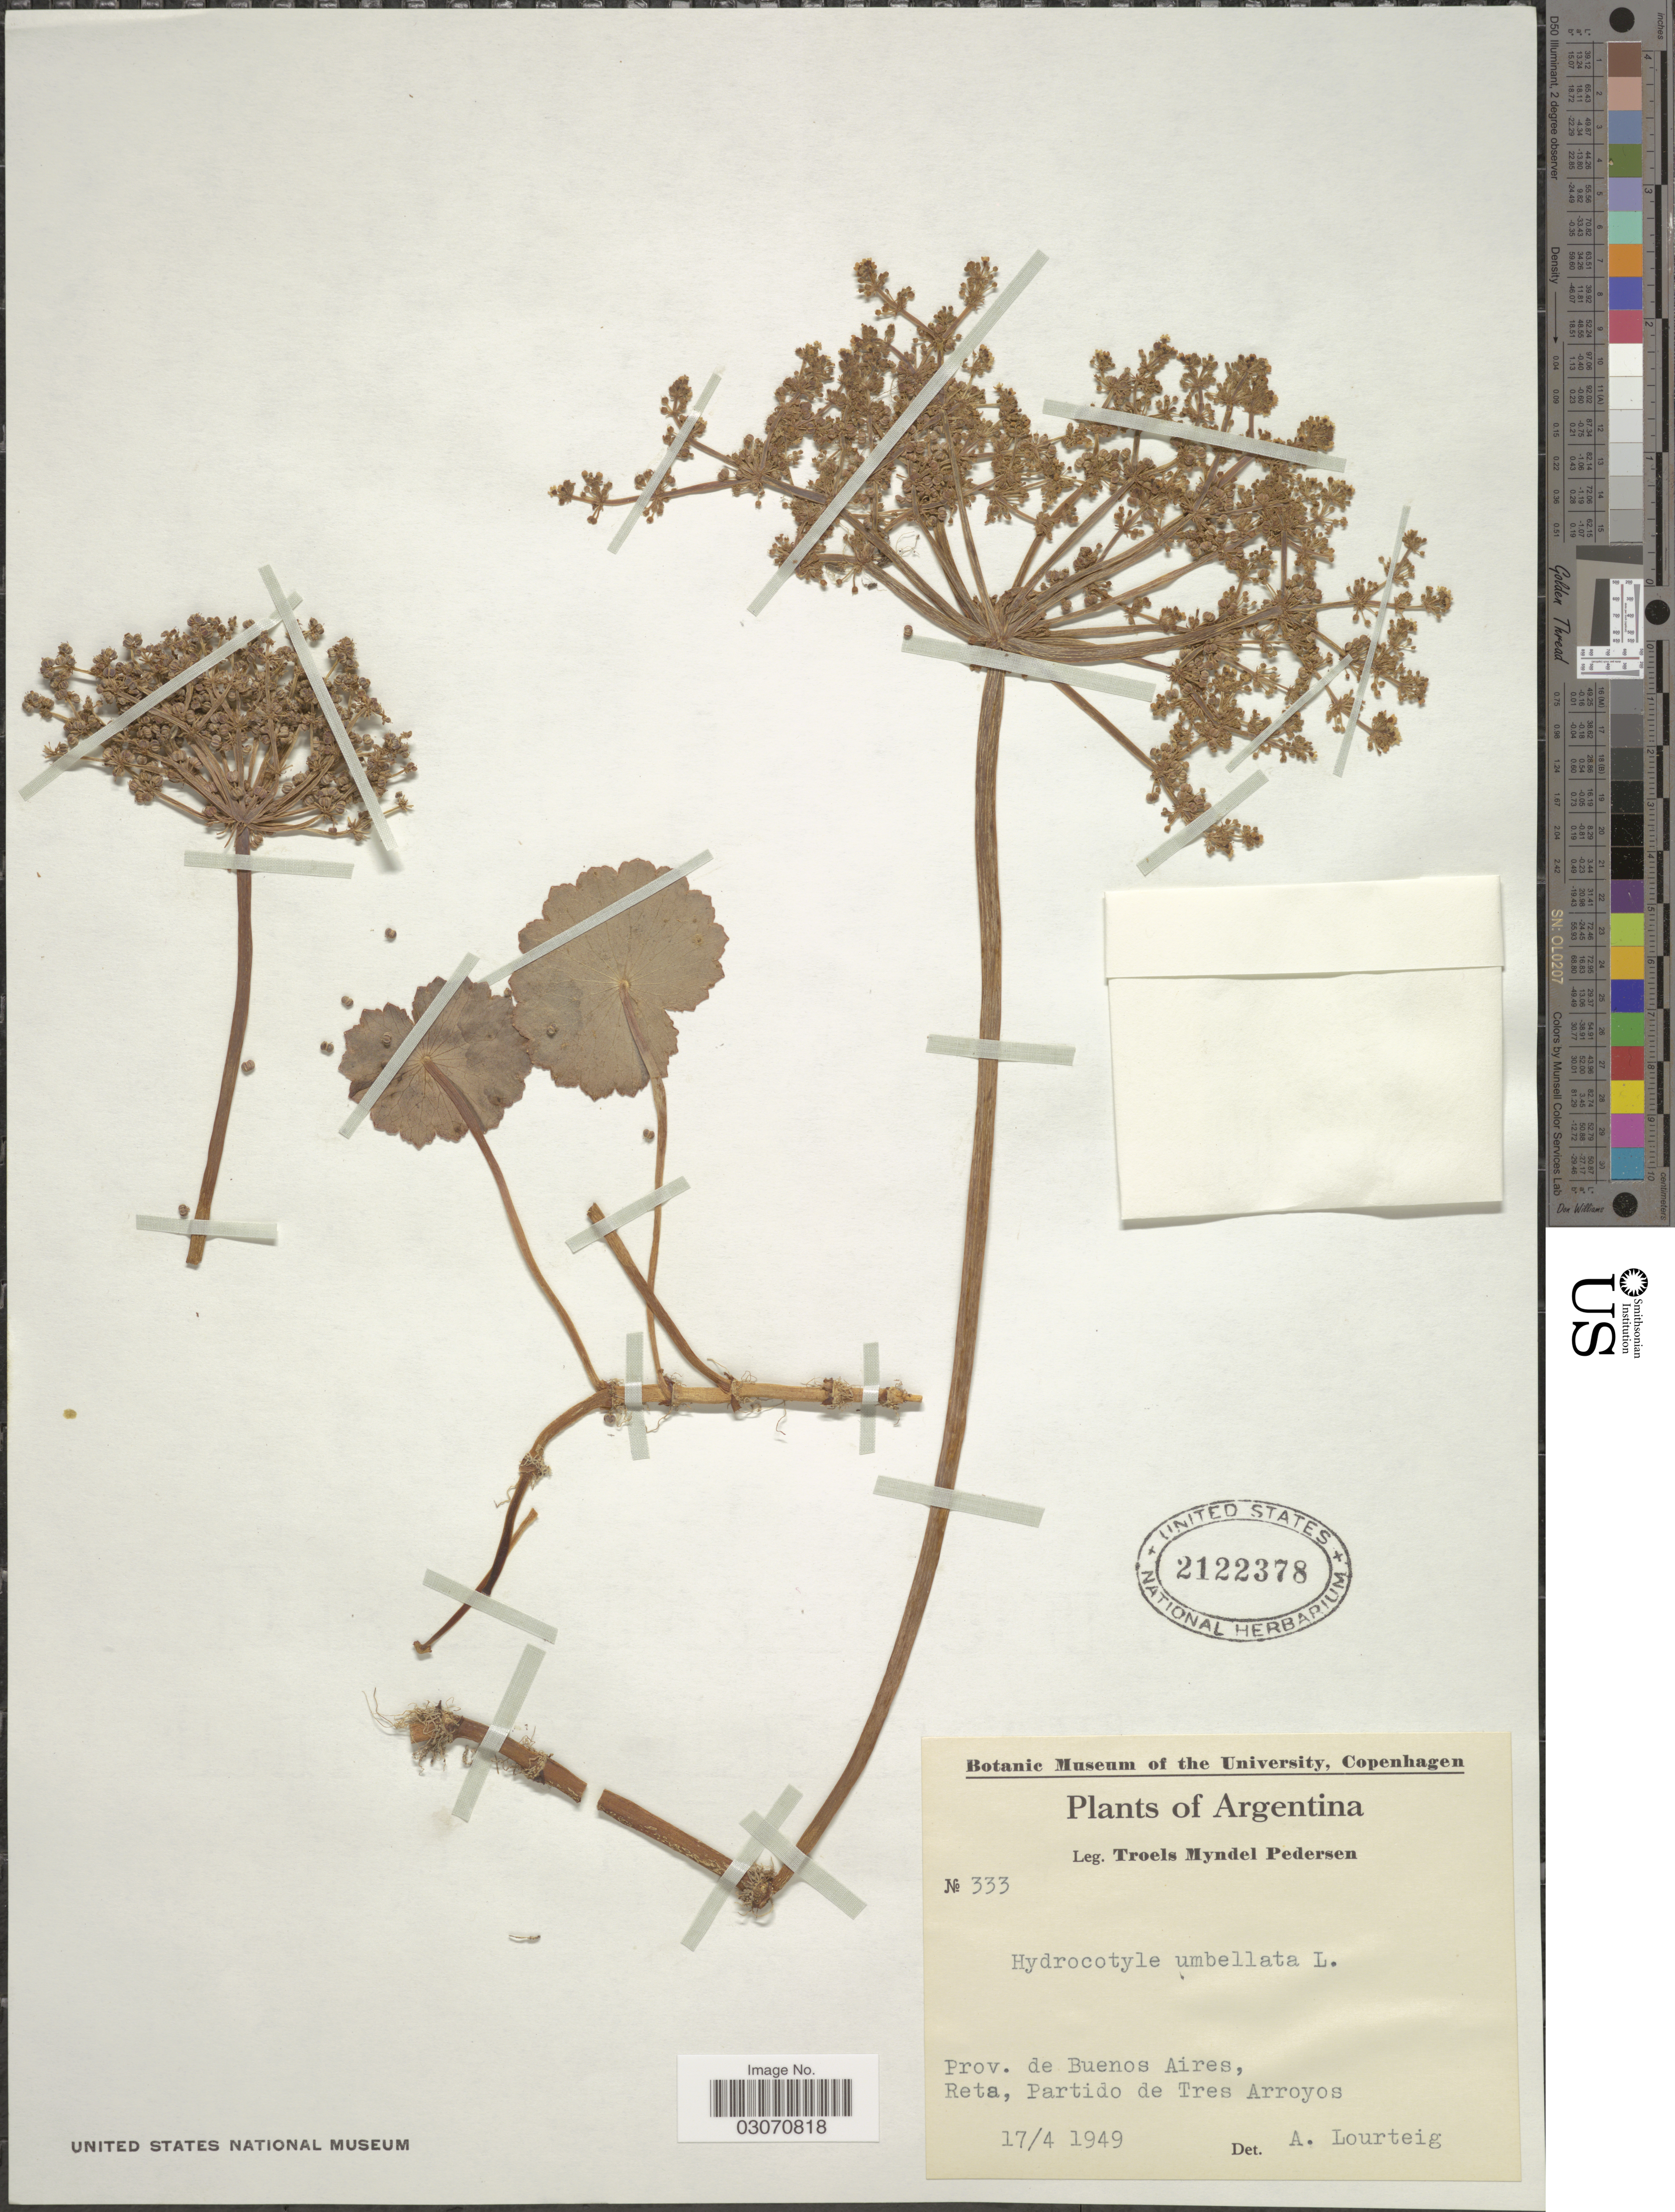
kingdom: Plantae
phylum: Tracheophyta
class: Magnoliopsida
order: Apiales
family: Araliaceae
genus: Hydrocotyle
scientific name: Hydrocotyle bonariensis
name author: Lam.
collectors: T. Pederson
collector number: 333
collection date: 1949-04-17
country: Argentina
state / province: Buenos Aires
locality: Reta, Partido de Tres Arroyos.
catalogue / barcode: US 2122378